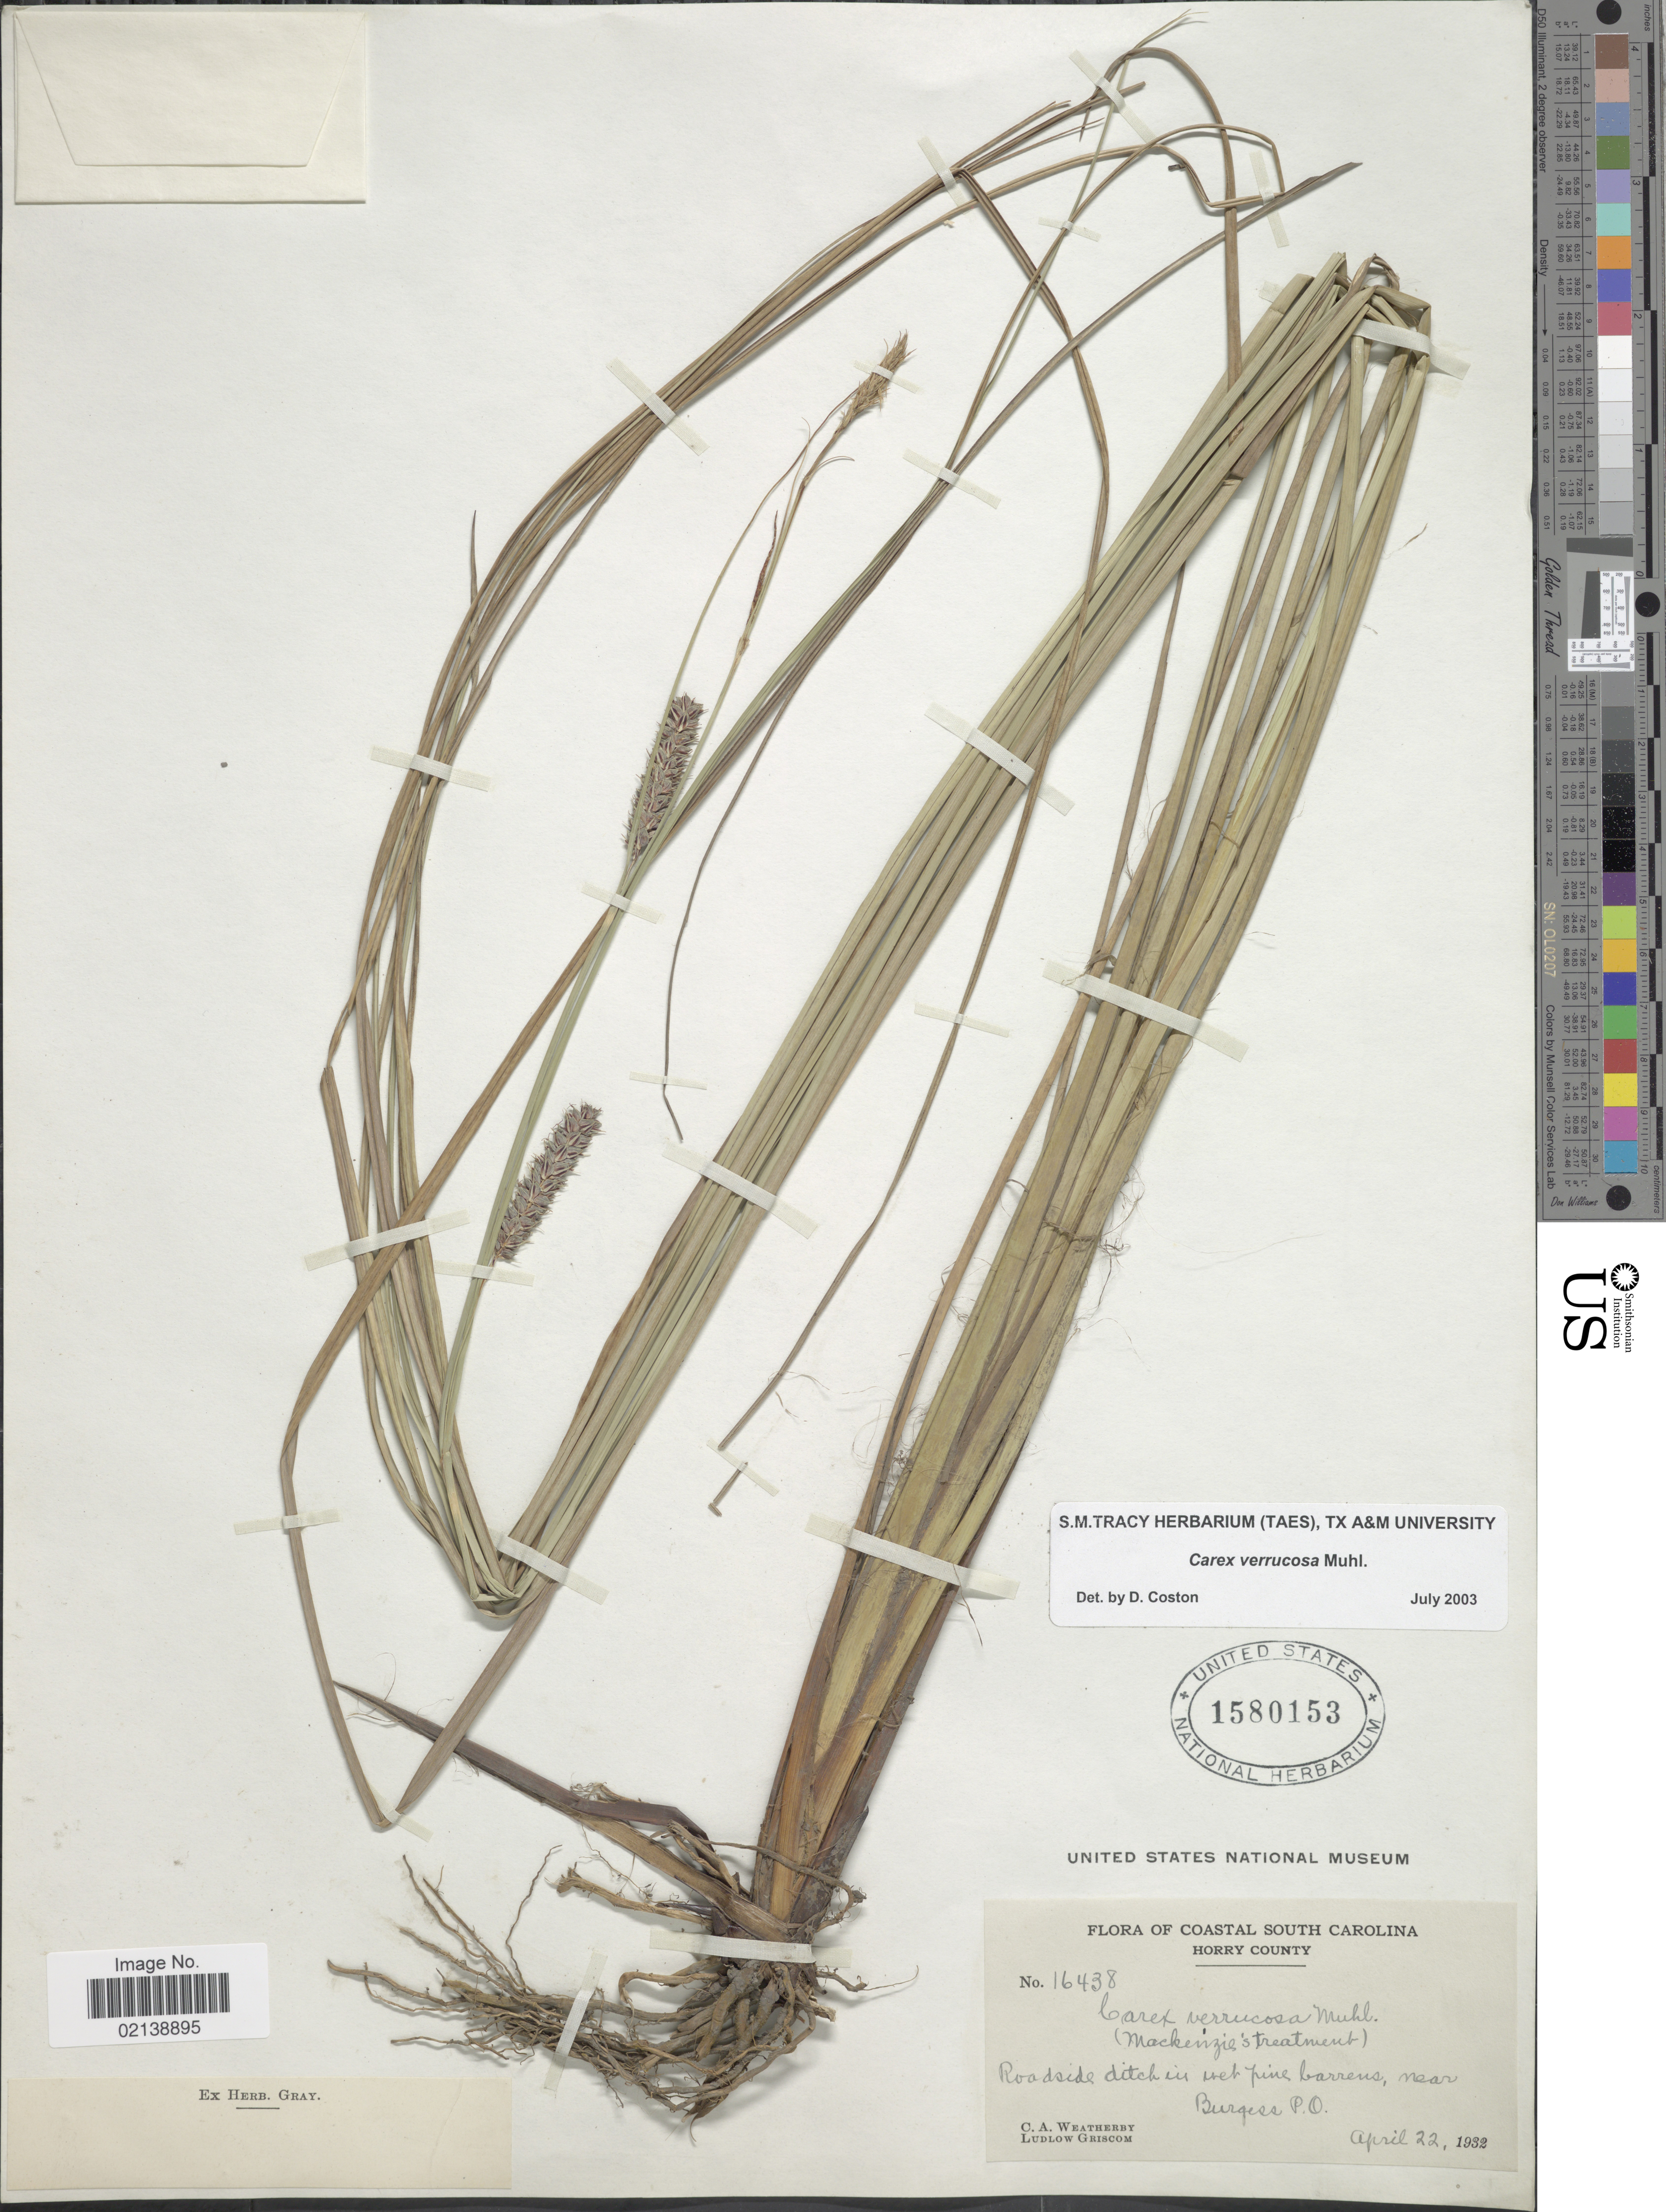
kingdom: Plantae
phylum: Tracheophyta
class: Liliopsida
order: Poales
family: Cyperaceae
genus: Carex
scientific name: Carex verrucosa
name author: Muhl.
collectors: C. A. Weatherby & L. Griscom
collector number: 16438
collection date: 1932-04-22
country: United States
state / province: South Carolina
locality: Coastal South Carolina, Horry County, Roadside ditches in wet pine barrens, near Burgess P.O.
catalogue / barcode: US 1580153